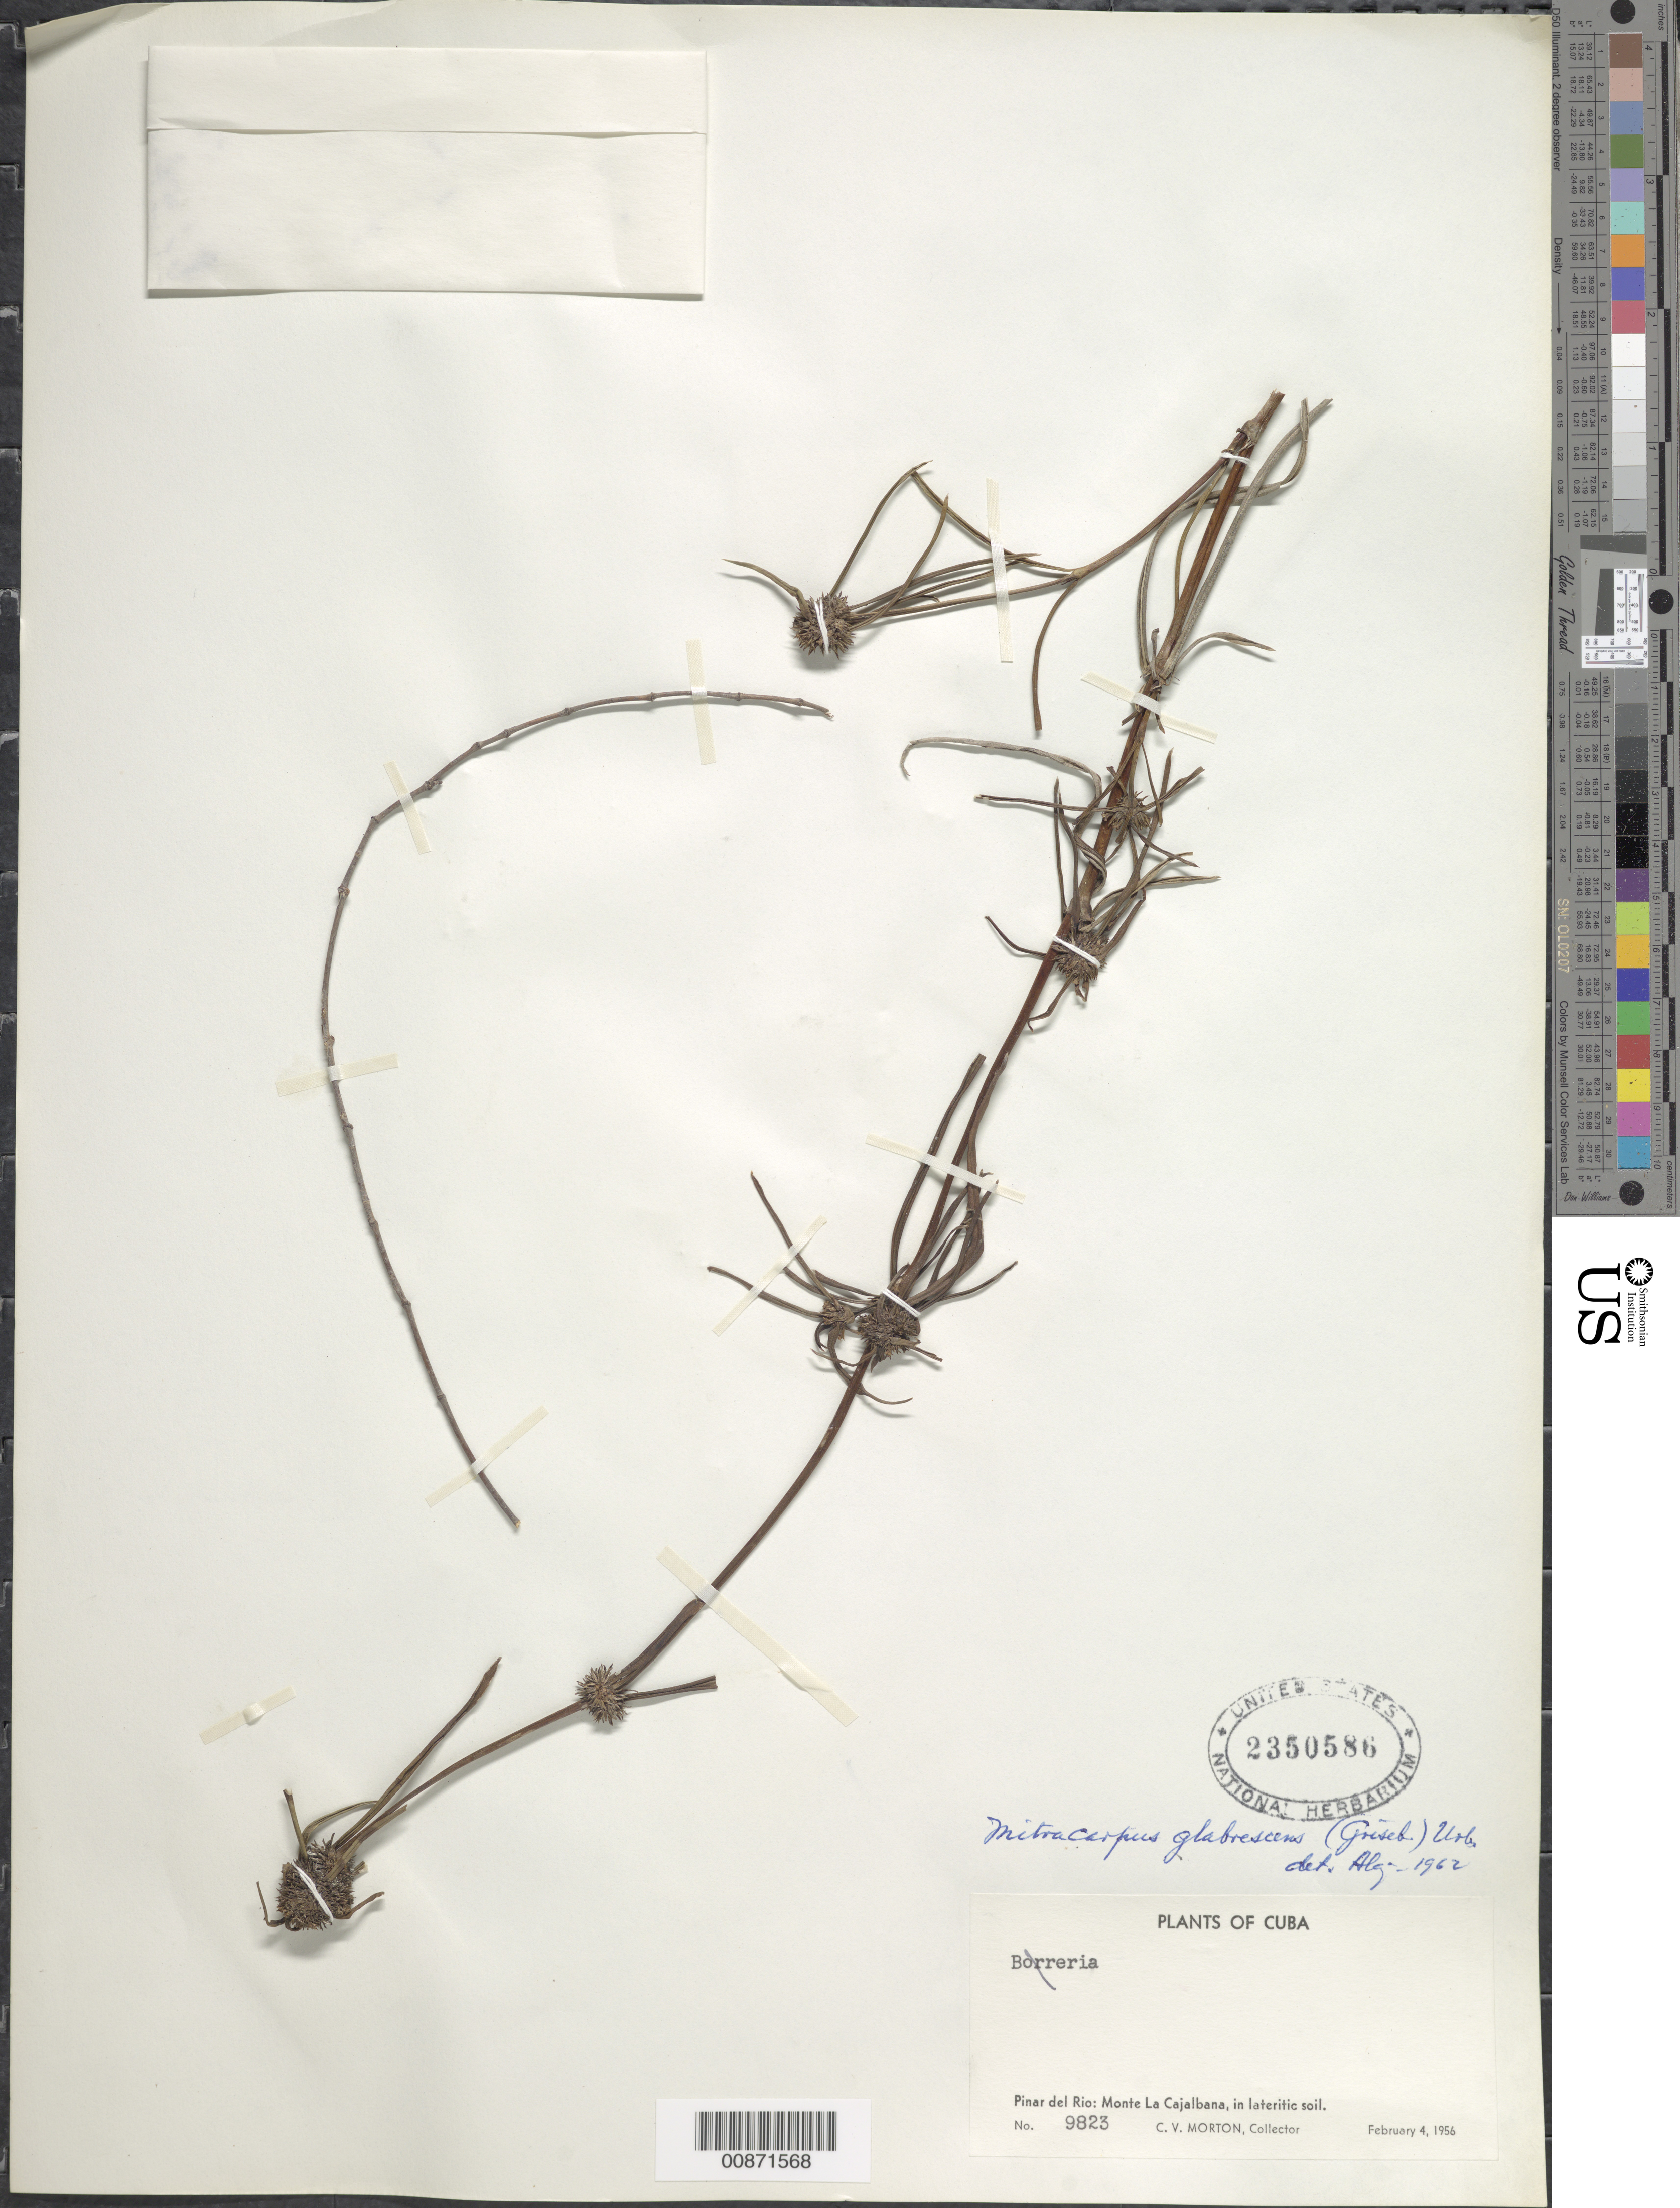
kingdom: Plantae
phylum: Tracheophyta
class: Magnoliopsida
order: Gentianales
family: Rubiaceae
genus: Mitracarpus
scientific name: Mitracarpus rhadinophyllus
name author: (B.L. Rob.) L.O. Williams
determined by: Liogier, Alain H.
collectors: C. V. Morton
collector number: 9823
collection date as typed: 04 Feb 1956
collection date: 1956-02-04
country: Cuba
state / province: Pinar del Río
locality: Monte La Cajalbana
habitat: In lateritic soil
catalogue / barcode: US 2350586